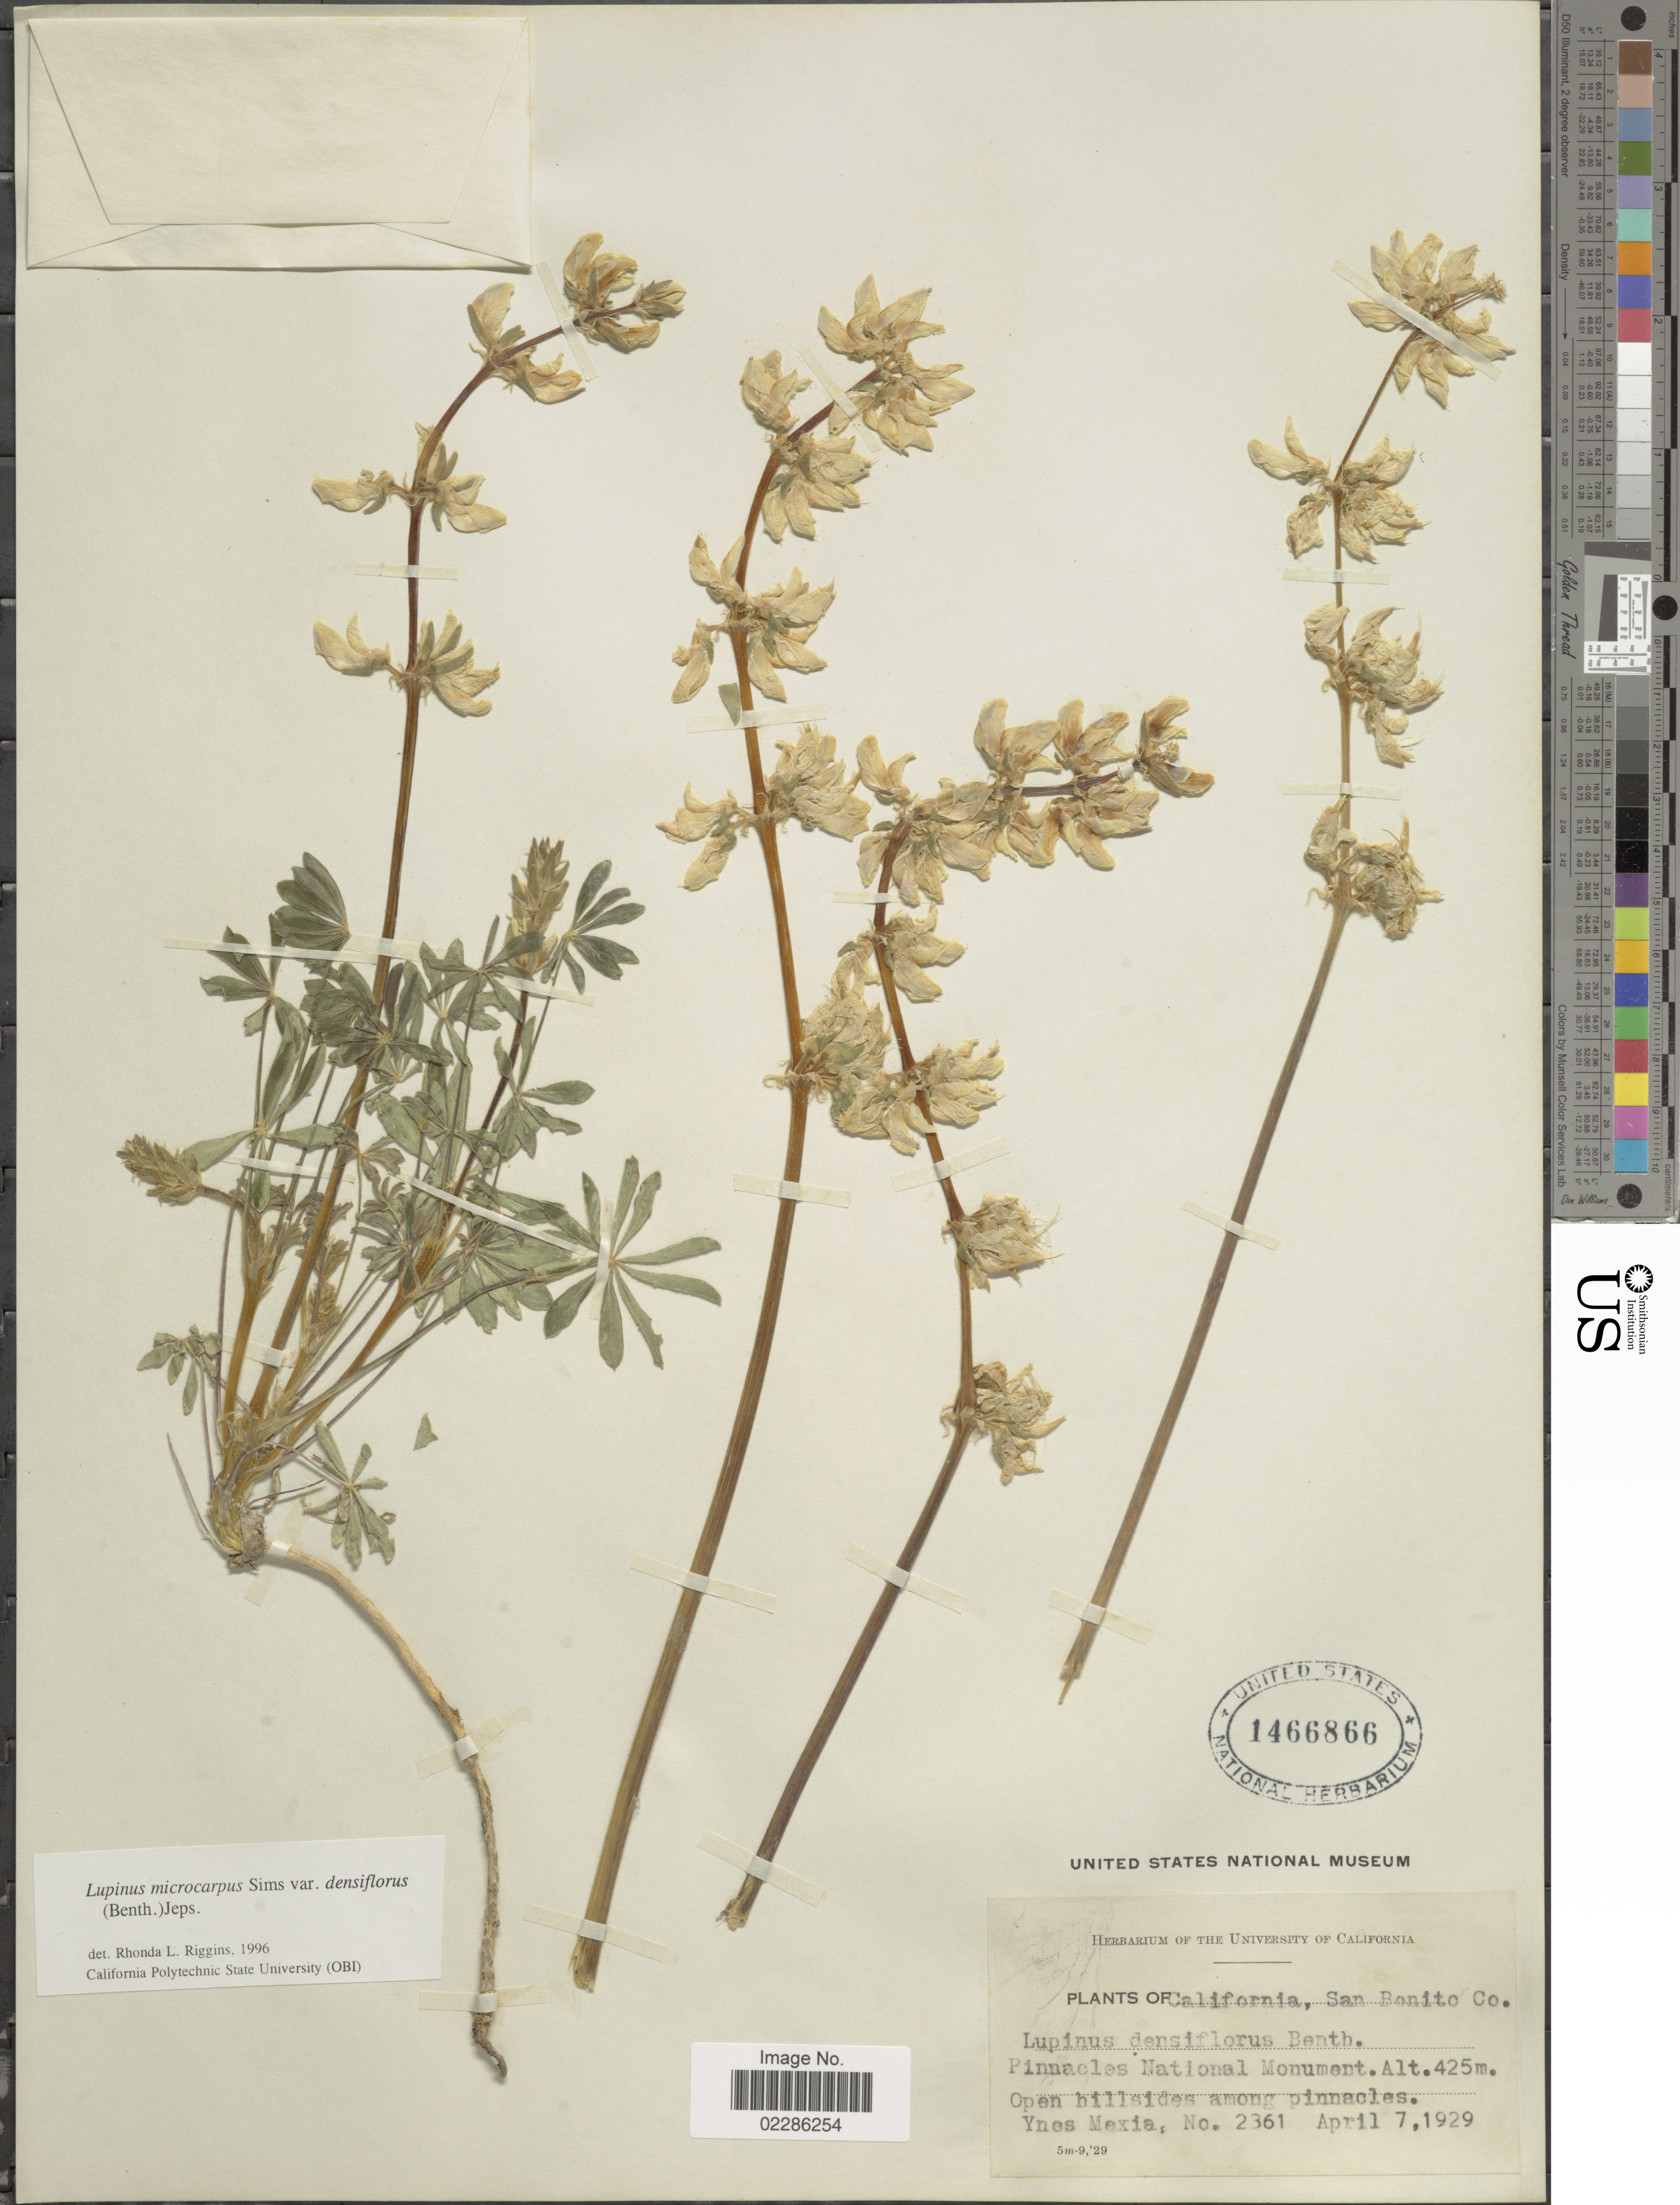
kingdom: Plantae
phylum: Tracheophyta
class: Magnoliopsida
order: Fabales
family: Fabaceae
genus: Lupinus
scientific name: Lupinus microcarpus var. densiflorus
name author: (Benth.) Jeps.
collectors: Y. Mexia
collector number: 2361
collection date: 1929-04-07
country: United States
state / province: California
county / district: San Benito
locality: San Benito Co, Pinnacles National Monument. Open hillsides among pinnacles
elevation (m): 425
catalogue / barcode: US 1466866